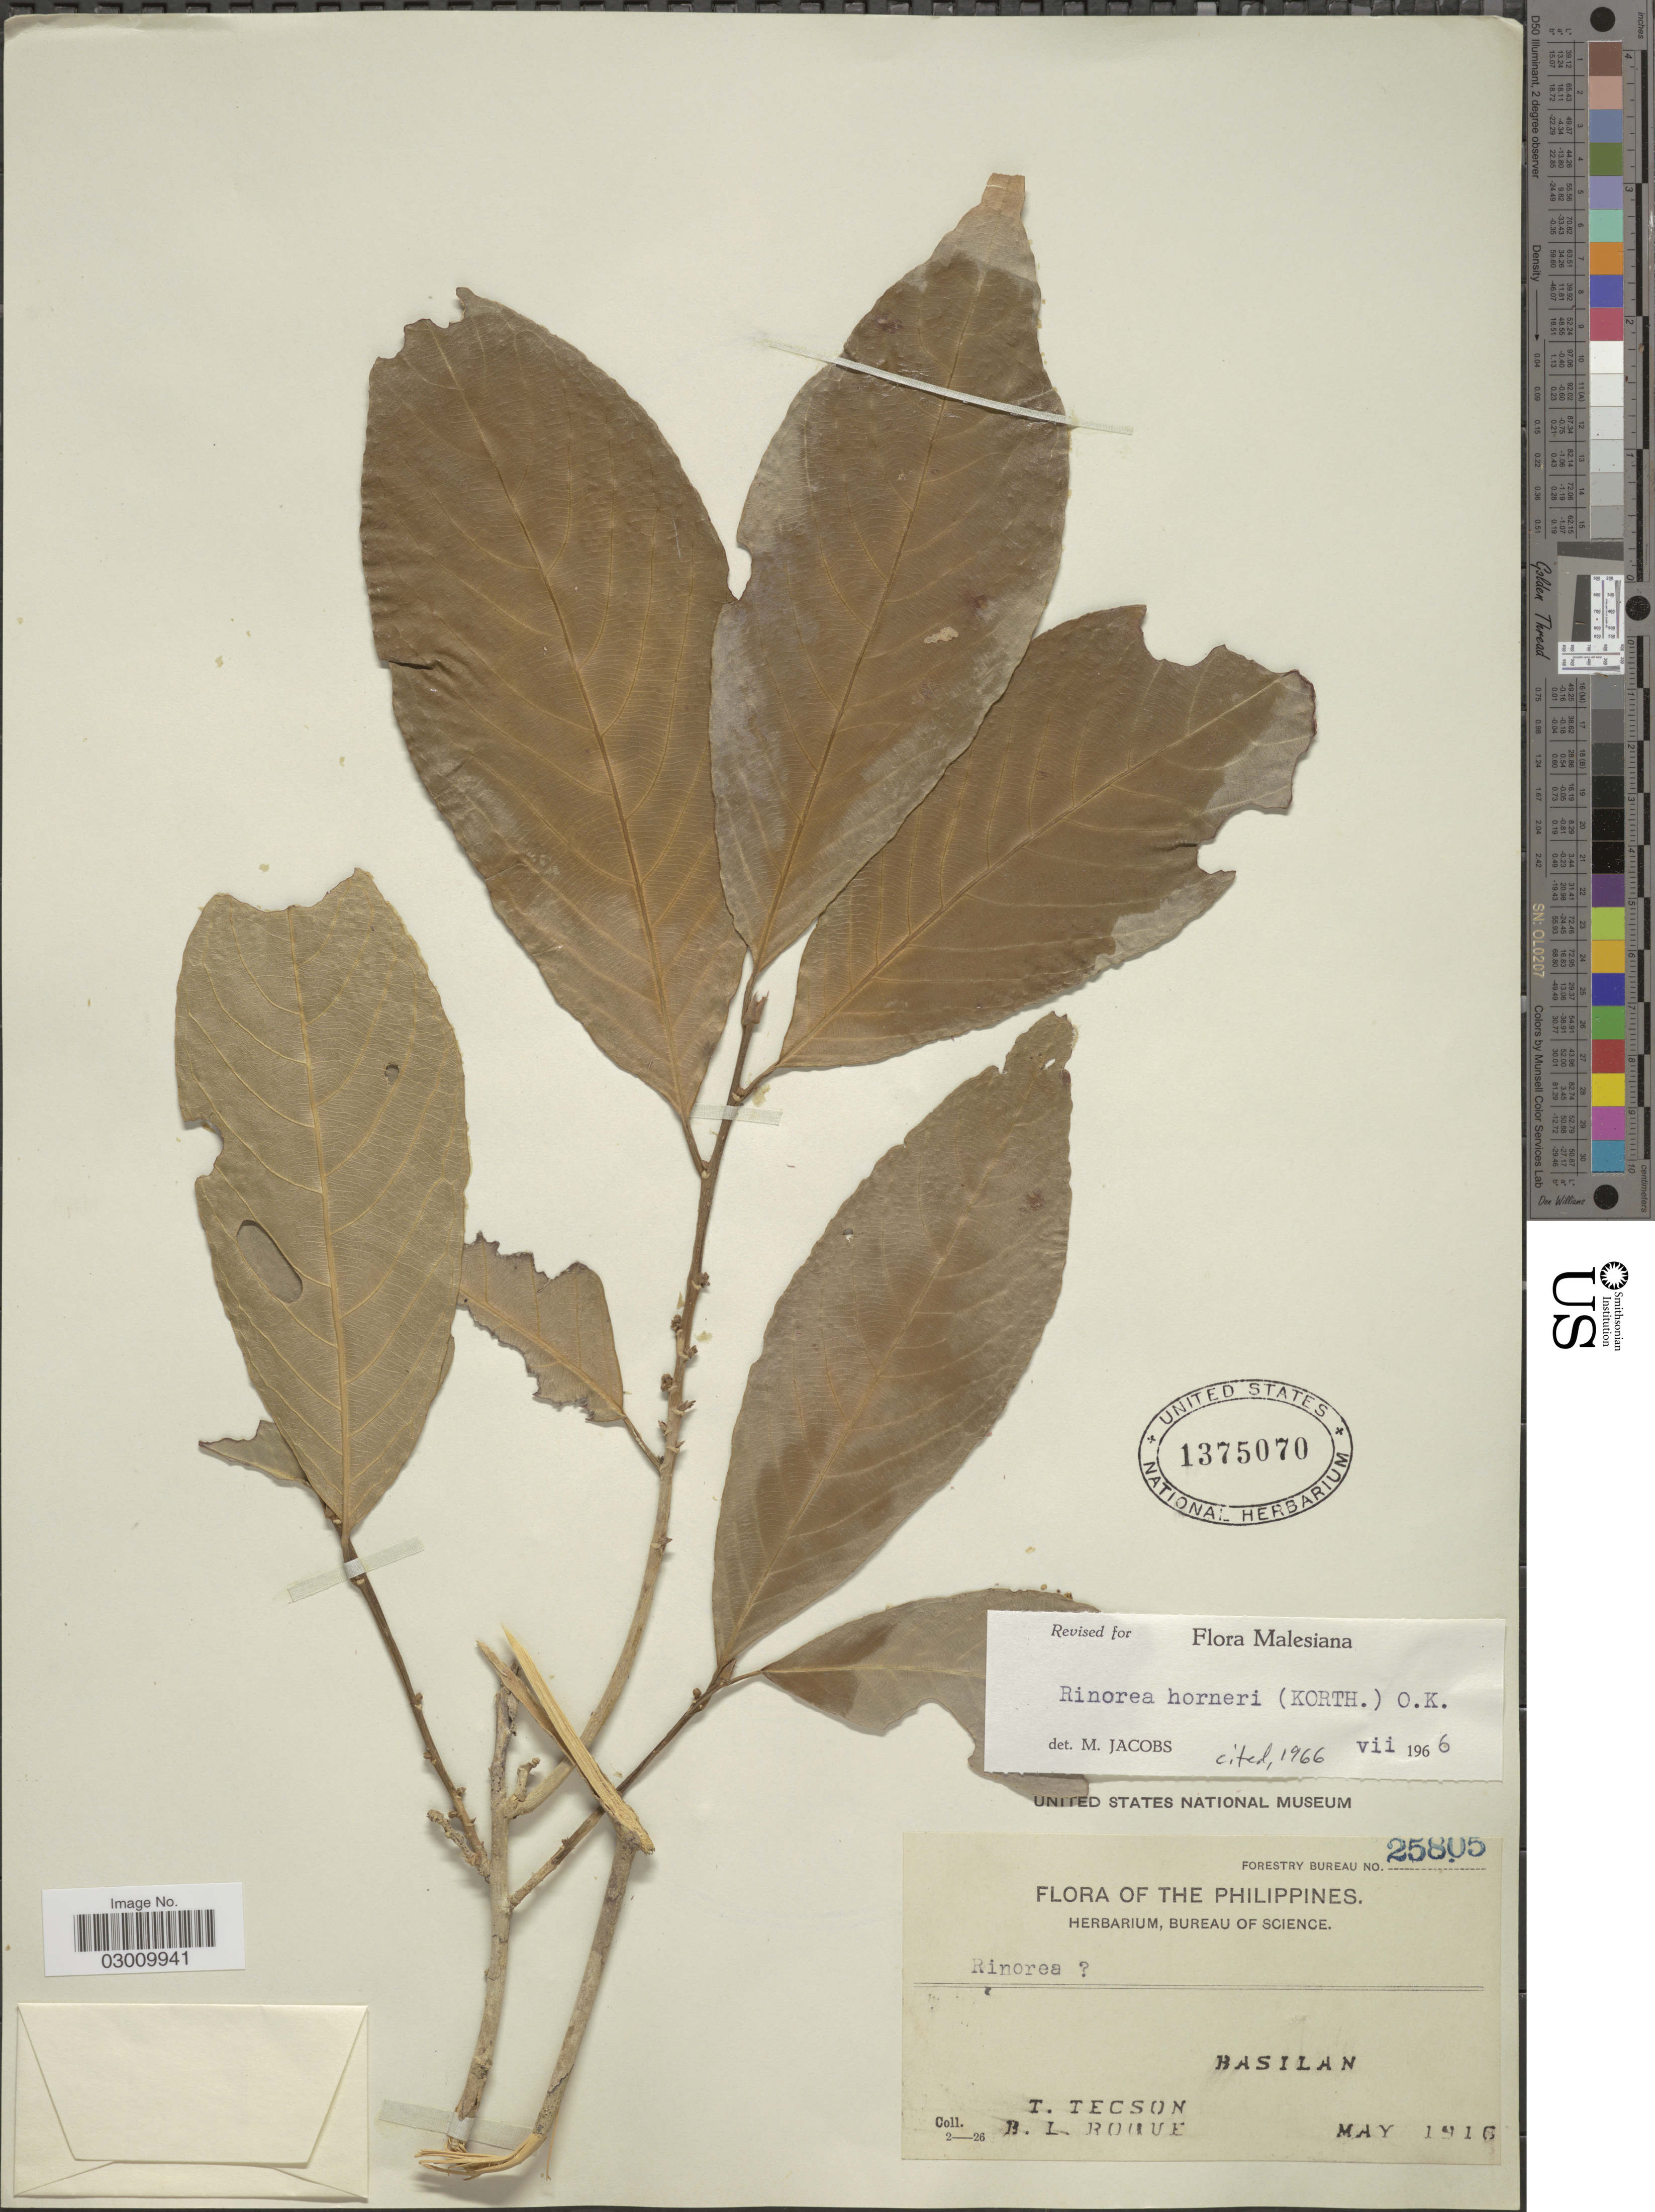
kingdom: Plantae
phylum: Tracheophyta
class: Magnoliopsida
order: Malpighiales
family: Violaceae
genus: Rinorea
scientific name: Rinorea horneri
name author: (Korth.) Kuntze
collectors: T. Tecson & B. Roque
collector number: Forestry Bureau 25805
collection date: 1916-05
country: Philippines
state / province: Muslim Mindanao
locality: Basilan.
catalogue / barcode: US 1375070